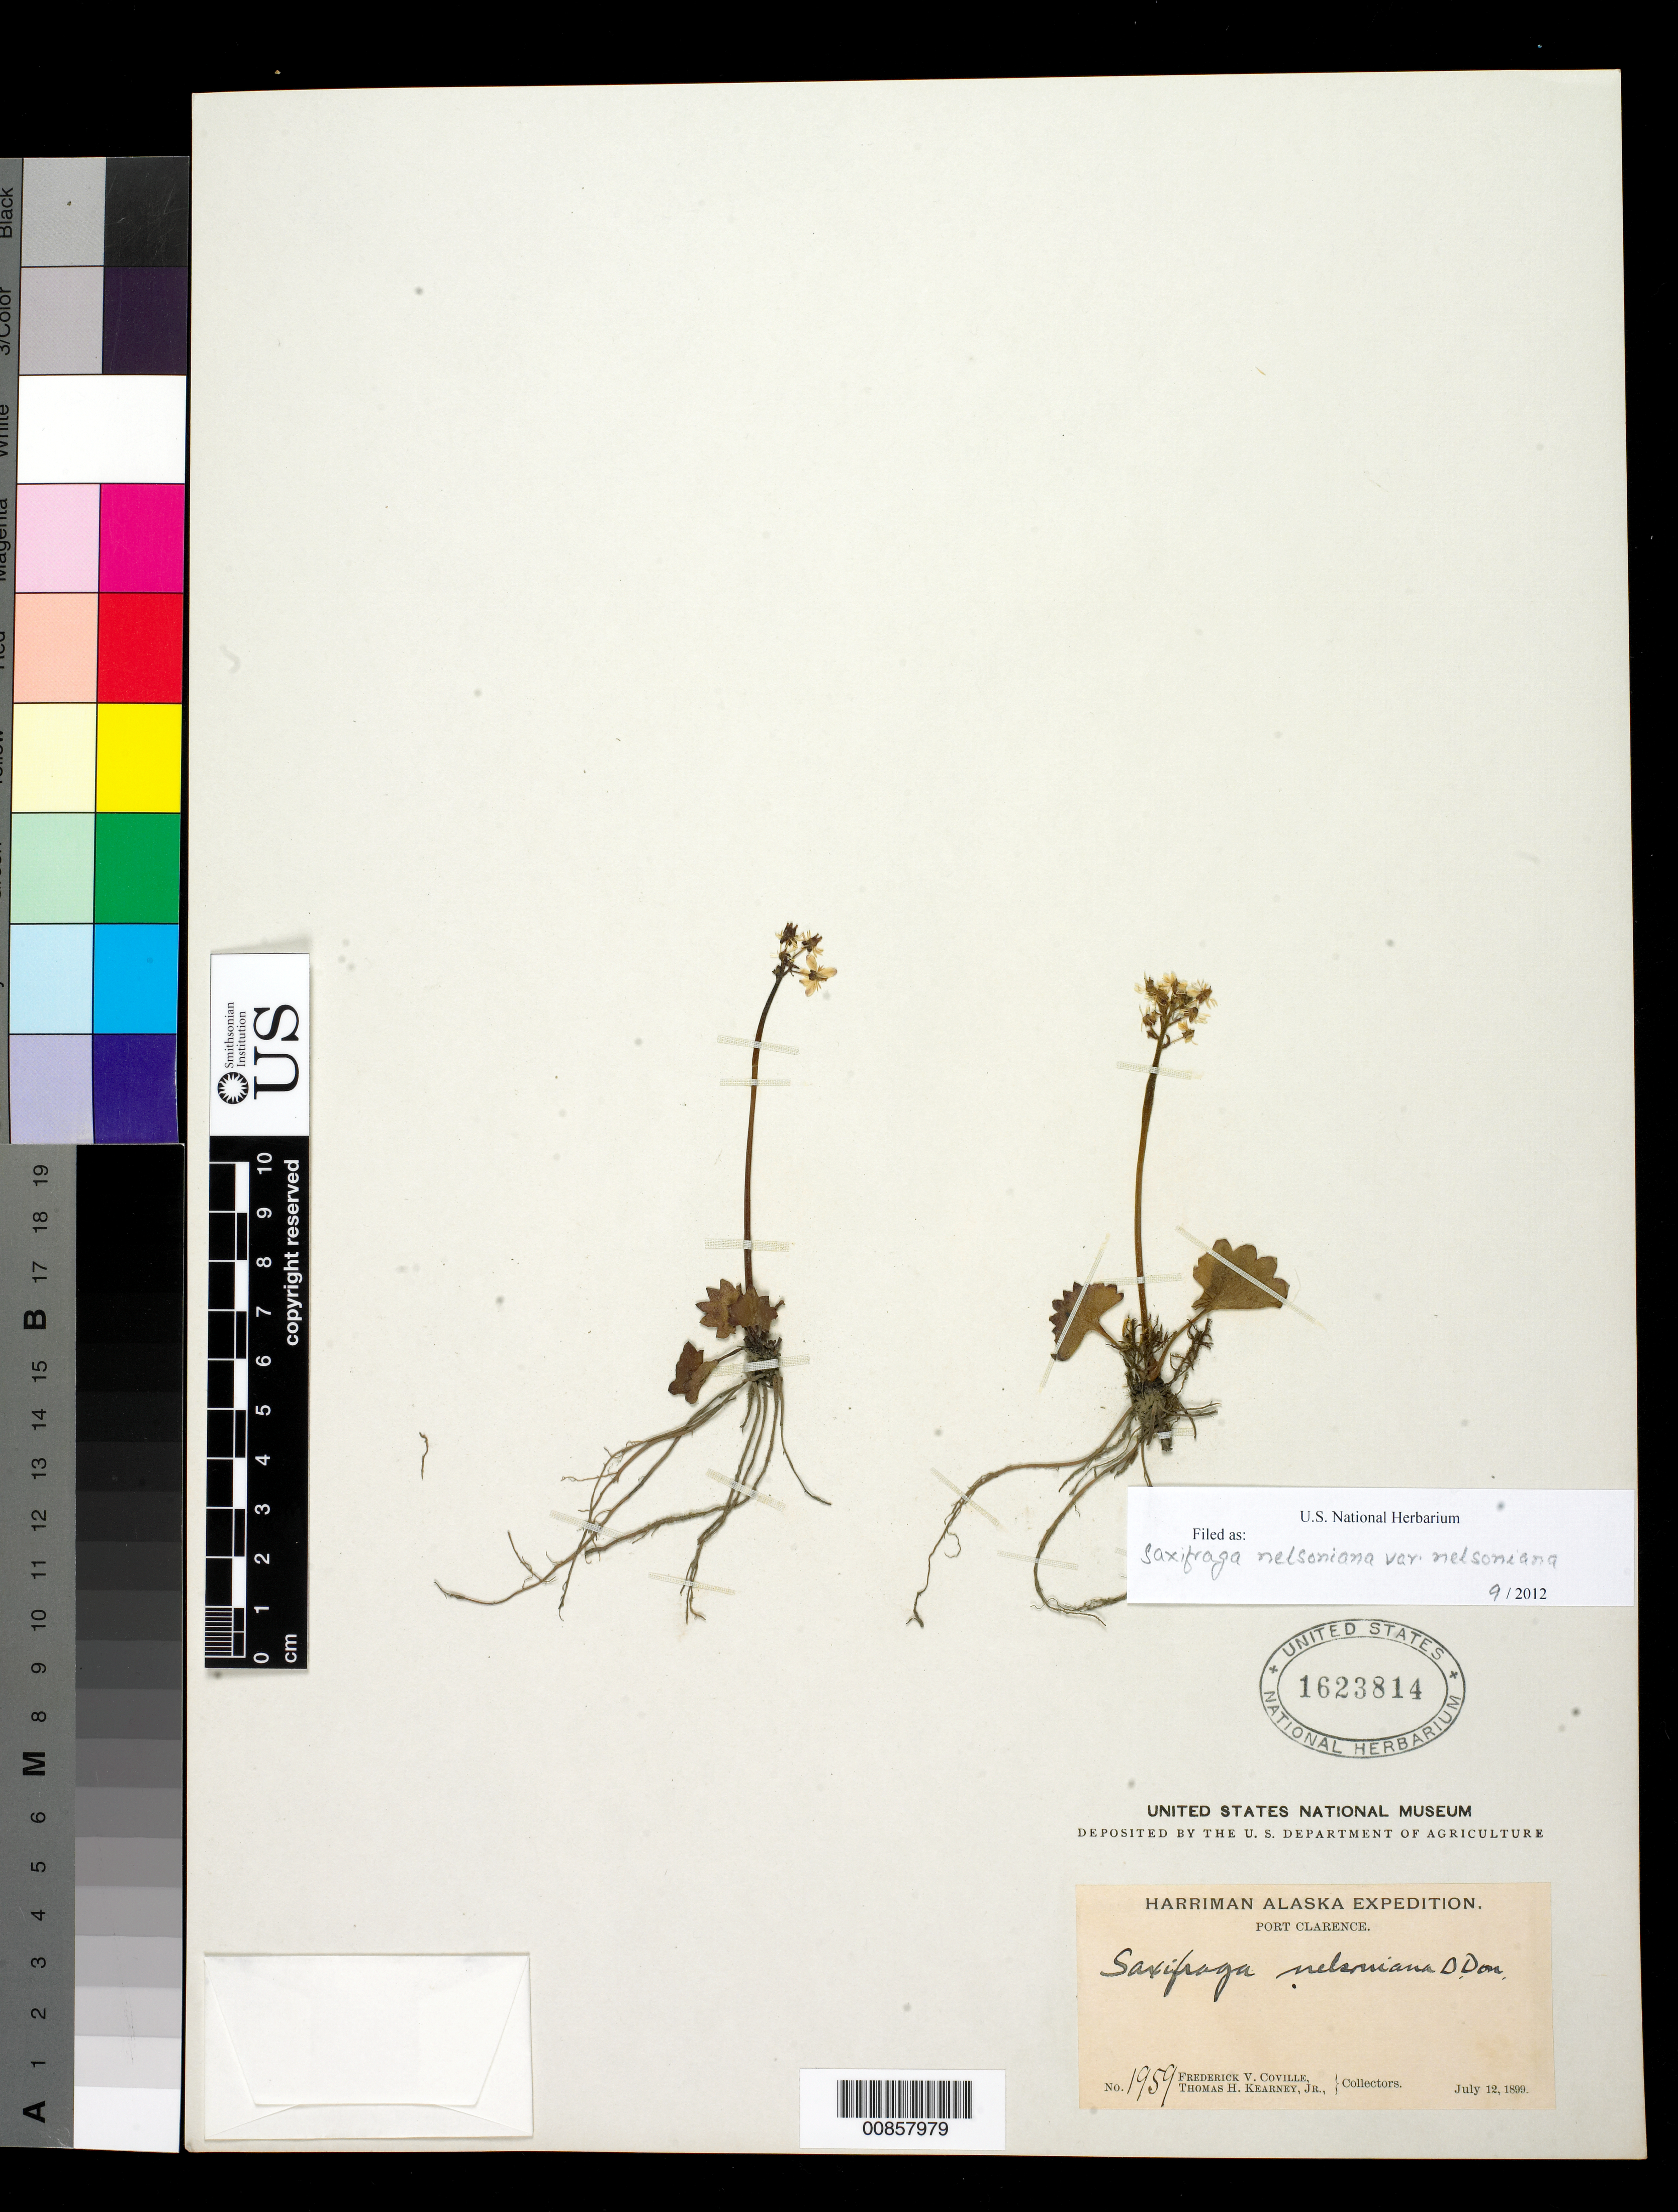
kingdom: Plantae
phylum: Tracheophyta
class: Magnoliopsida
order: Saxifragales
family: Saxifragaceae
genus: Micranthes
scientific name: Micranthes nelsoniana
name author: (D. Don) Small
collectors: F. V. Coville & T. H. Kearney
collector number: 1959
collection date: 1899-07-12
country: United States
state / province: Alaska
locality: Port Clarence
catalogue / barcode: US 1623814